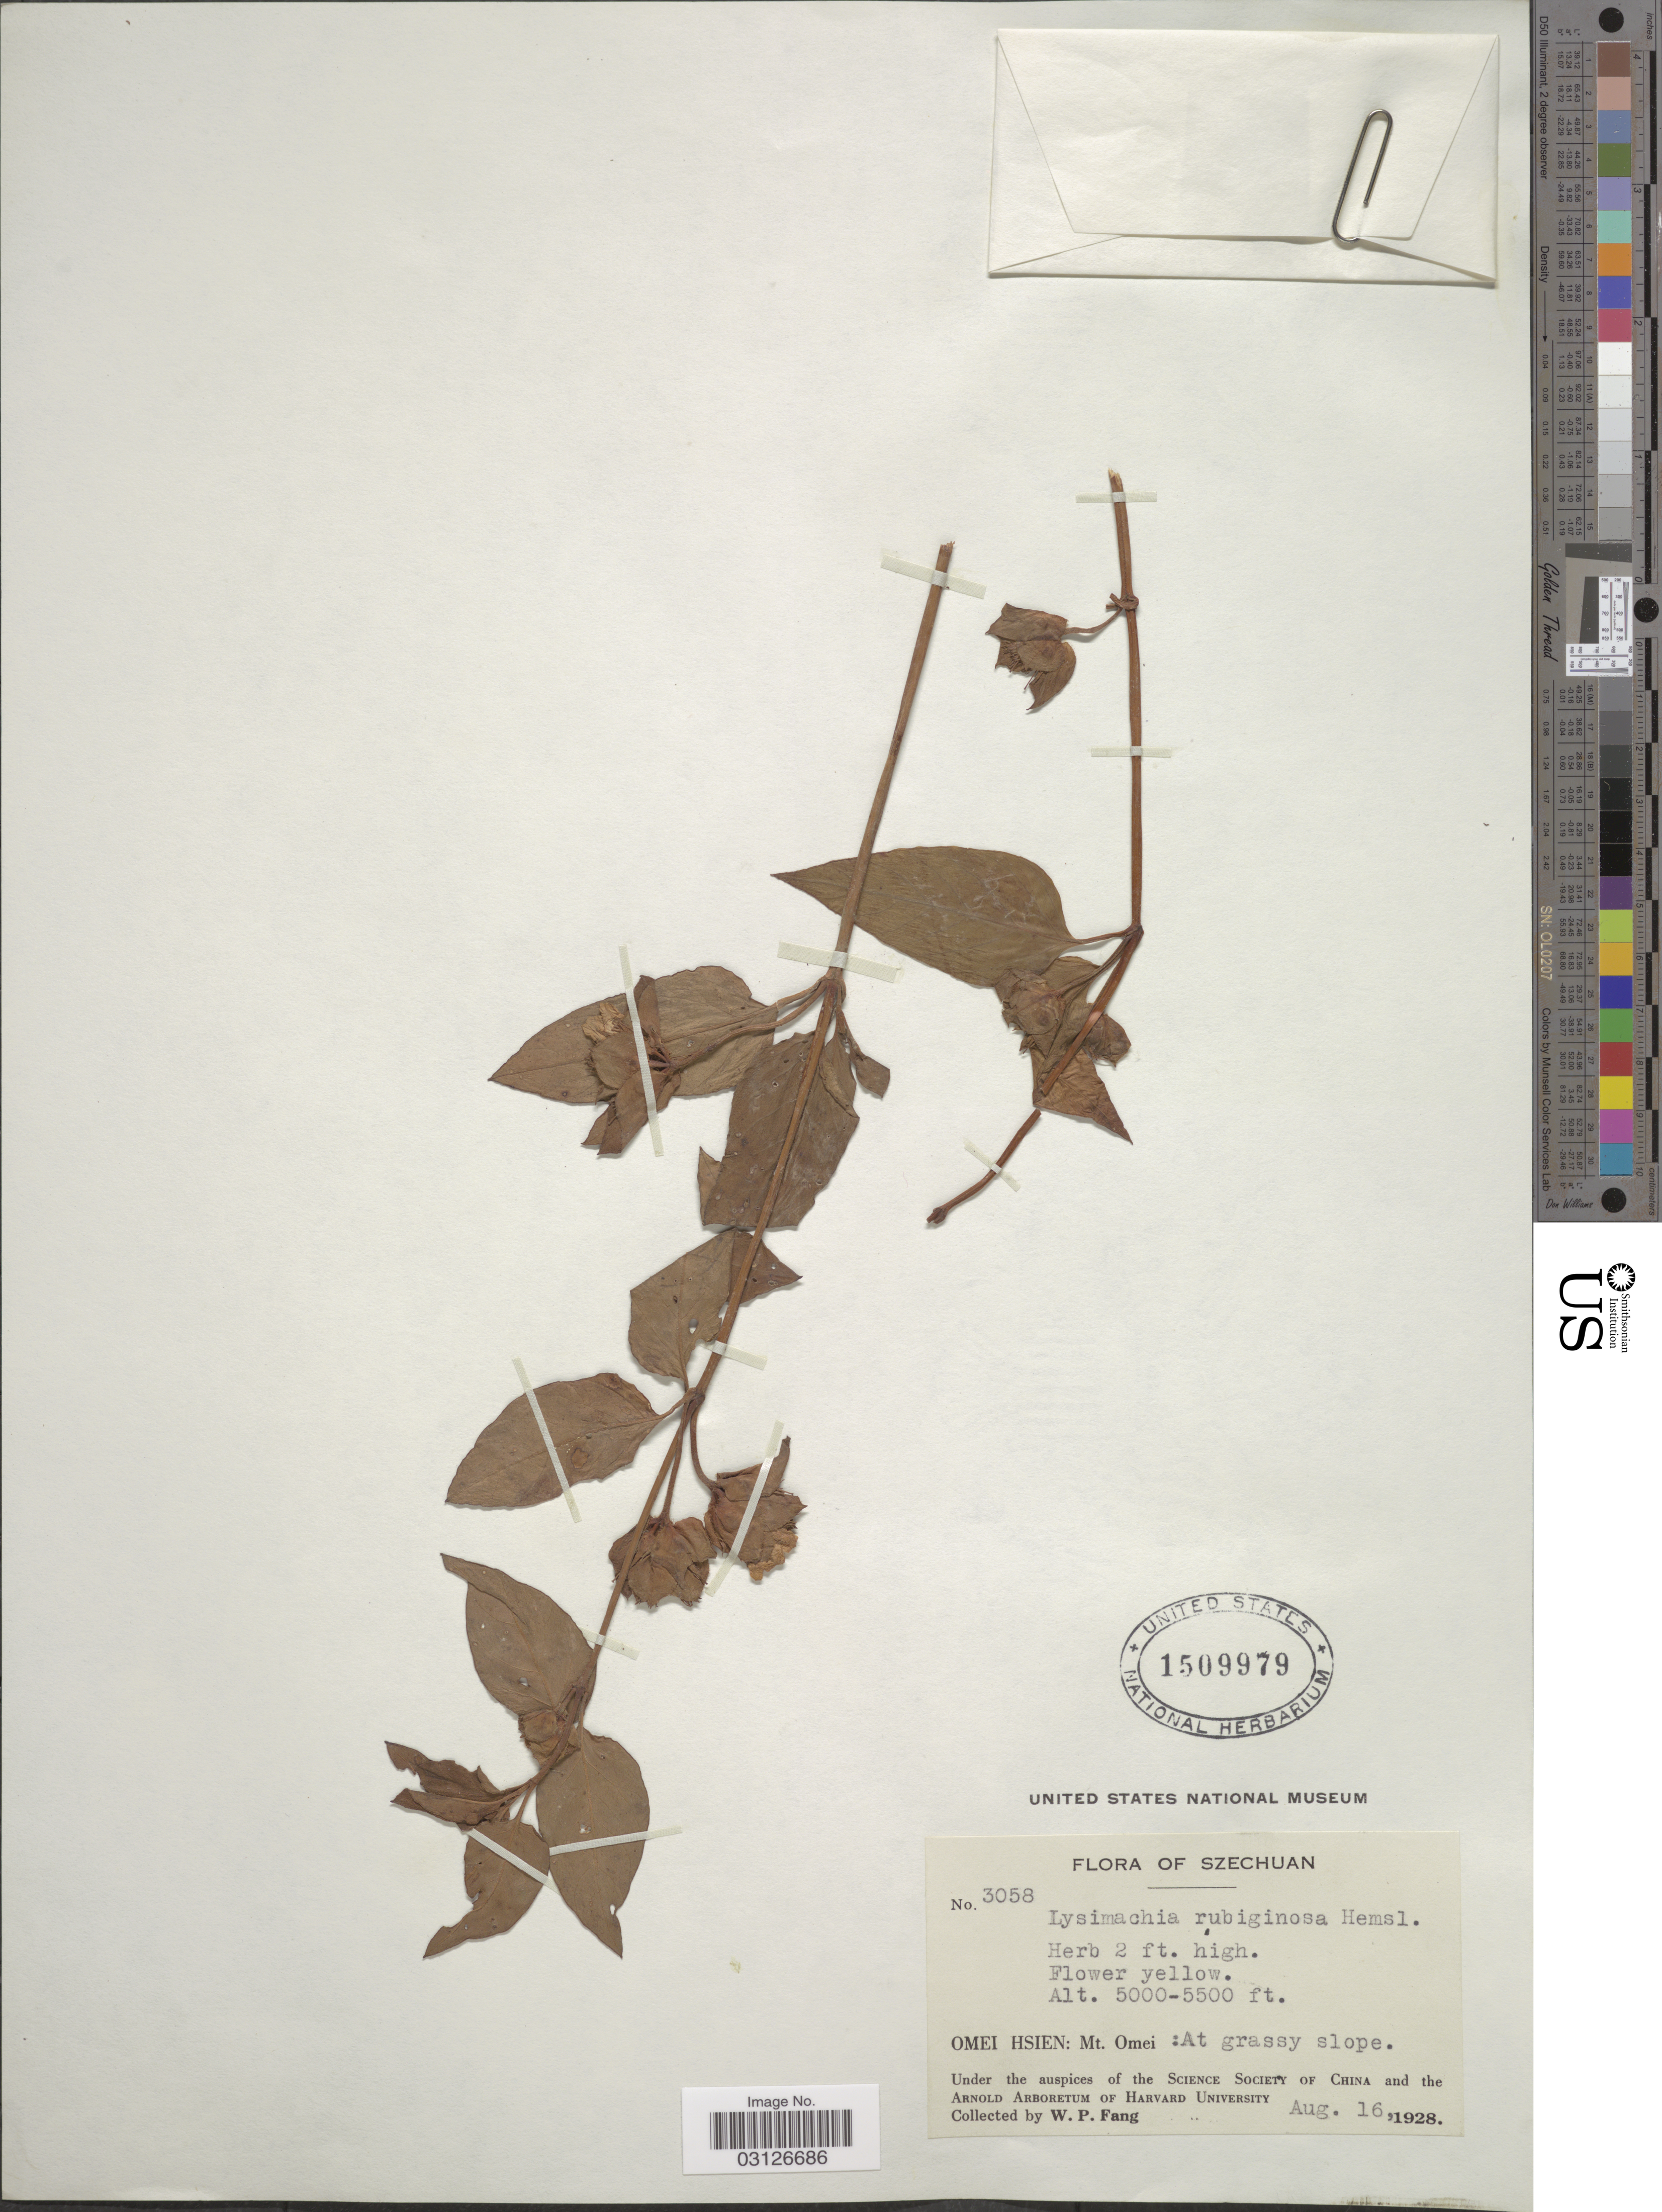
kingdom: Plantae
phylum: Tracheophyta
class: Magnoliopsida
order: Ericales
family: Primulaceae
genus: Lysimachia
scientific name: Lysimachia rubiginosa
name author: Hemsl.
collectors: W. P. Fang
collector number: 3058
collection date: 1928-08-16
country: China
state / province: Sichuan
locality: Szechuan. Omei Hsien: Mt. Omei.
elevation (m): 1524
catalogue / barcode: US 1509979